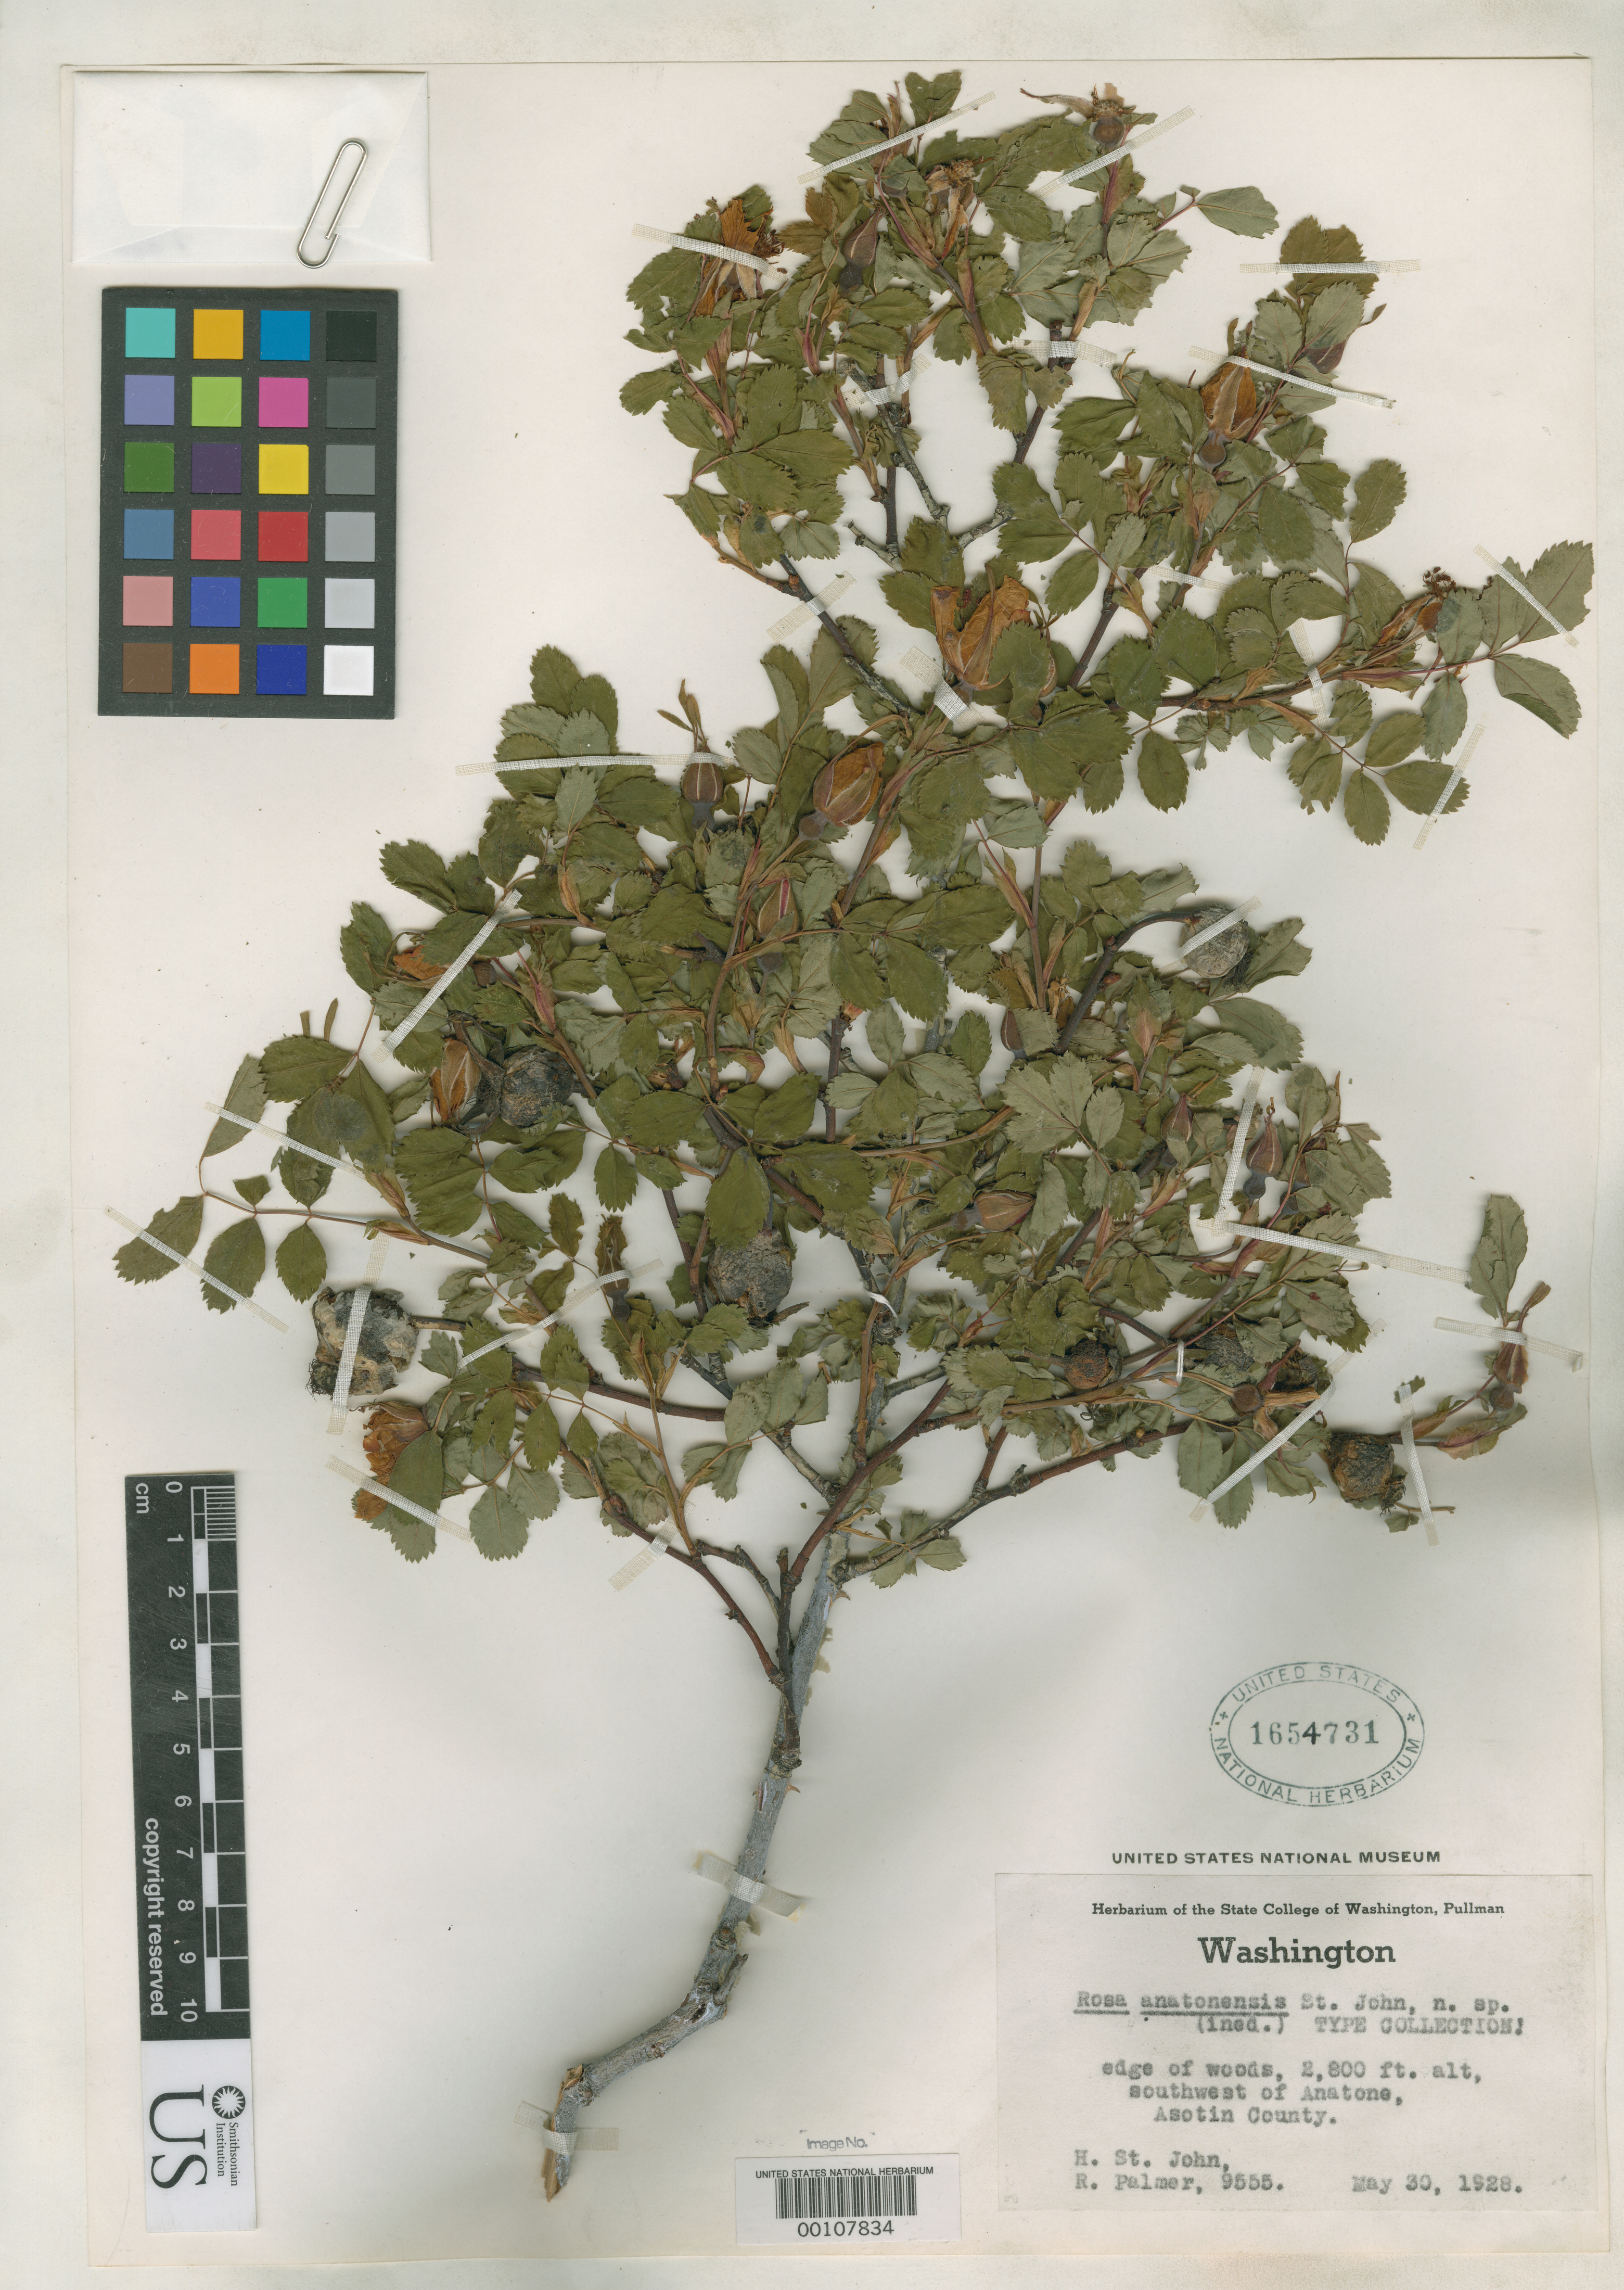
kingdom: Plantae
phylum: Tracheophyta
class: Magnoliopsida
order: Rosales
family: Rosaceae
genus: Rosa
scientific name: Rosa anatonensis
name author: H. St. John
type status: Isotype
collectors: H. St. John & R. Palmer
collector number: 9555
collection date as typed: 30 May 1928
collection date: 1928-05-30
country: United States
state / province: Washington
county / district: Asotin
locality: SW of Anatone.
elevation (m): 853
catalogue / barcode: US 1654731